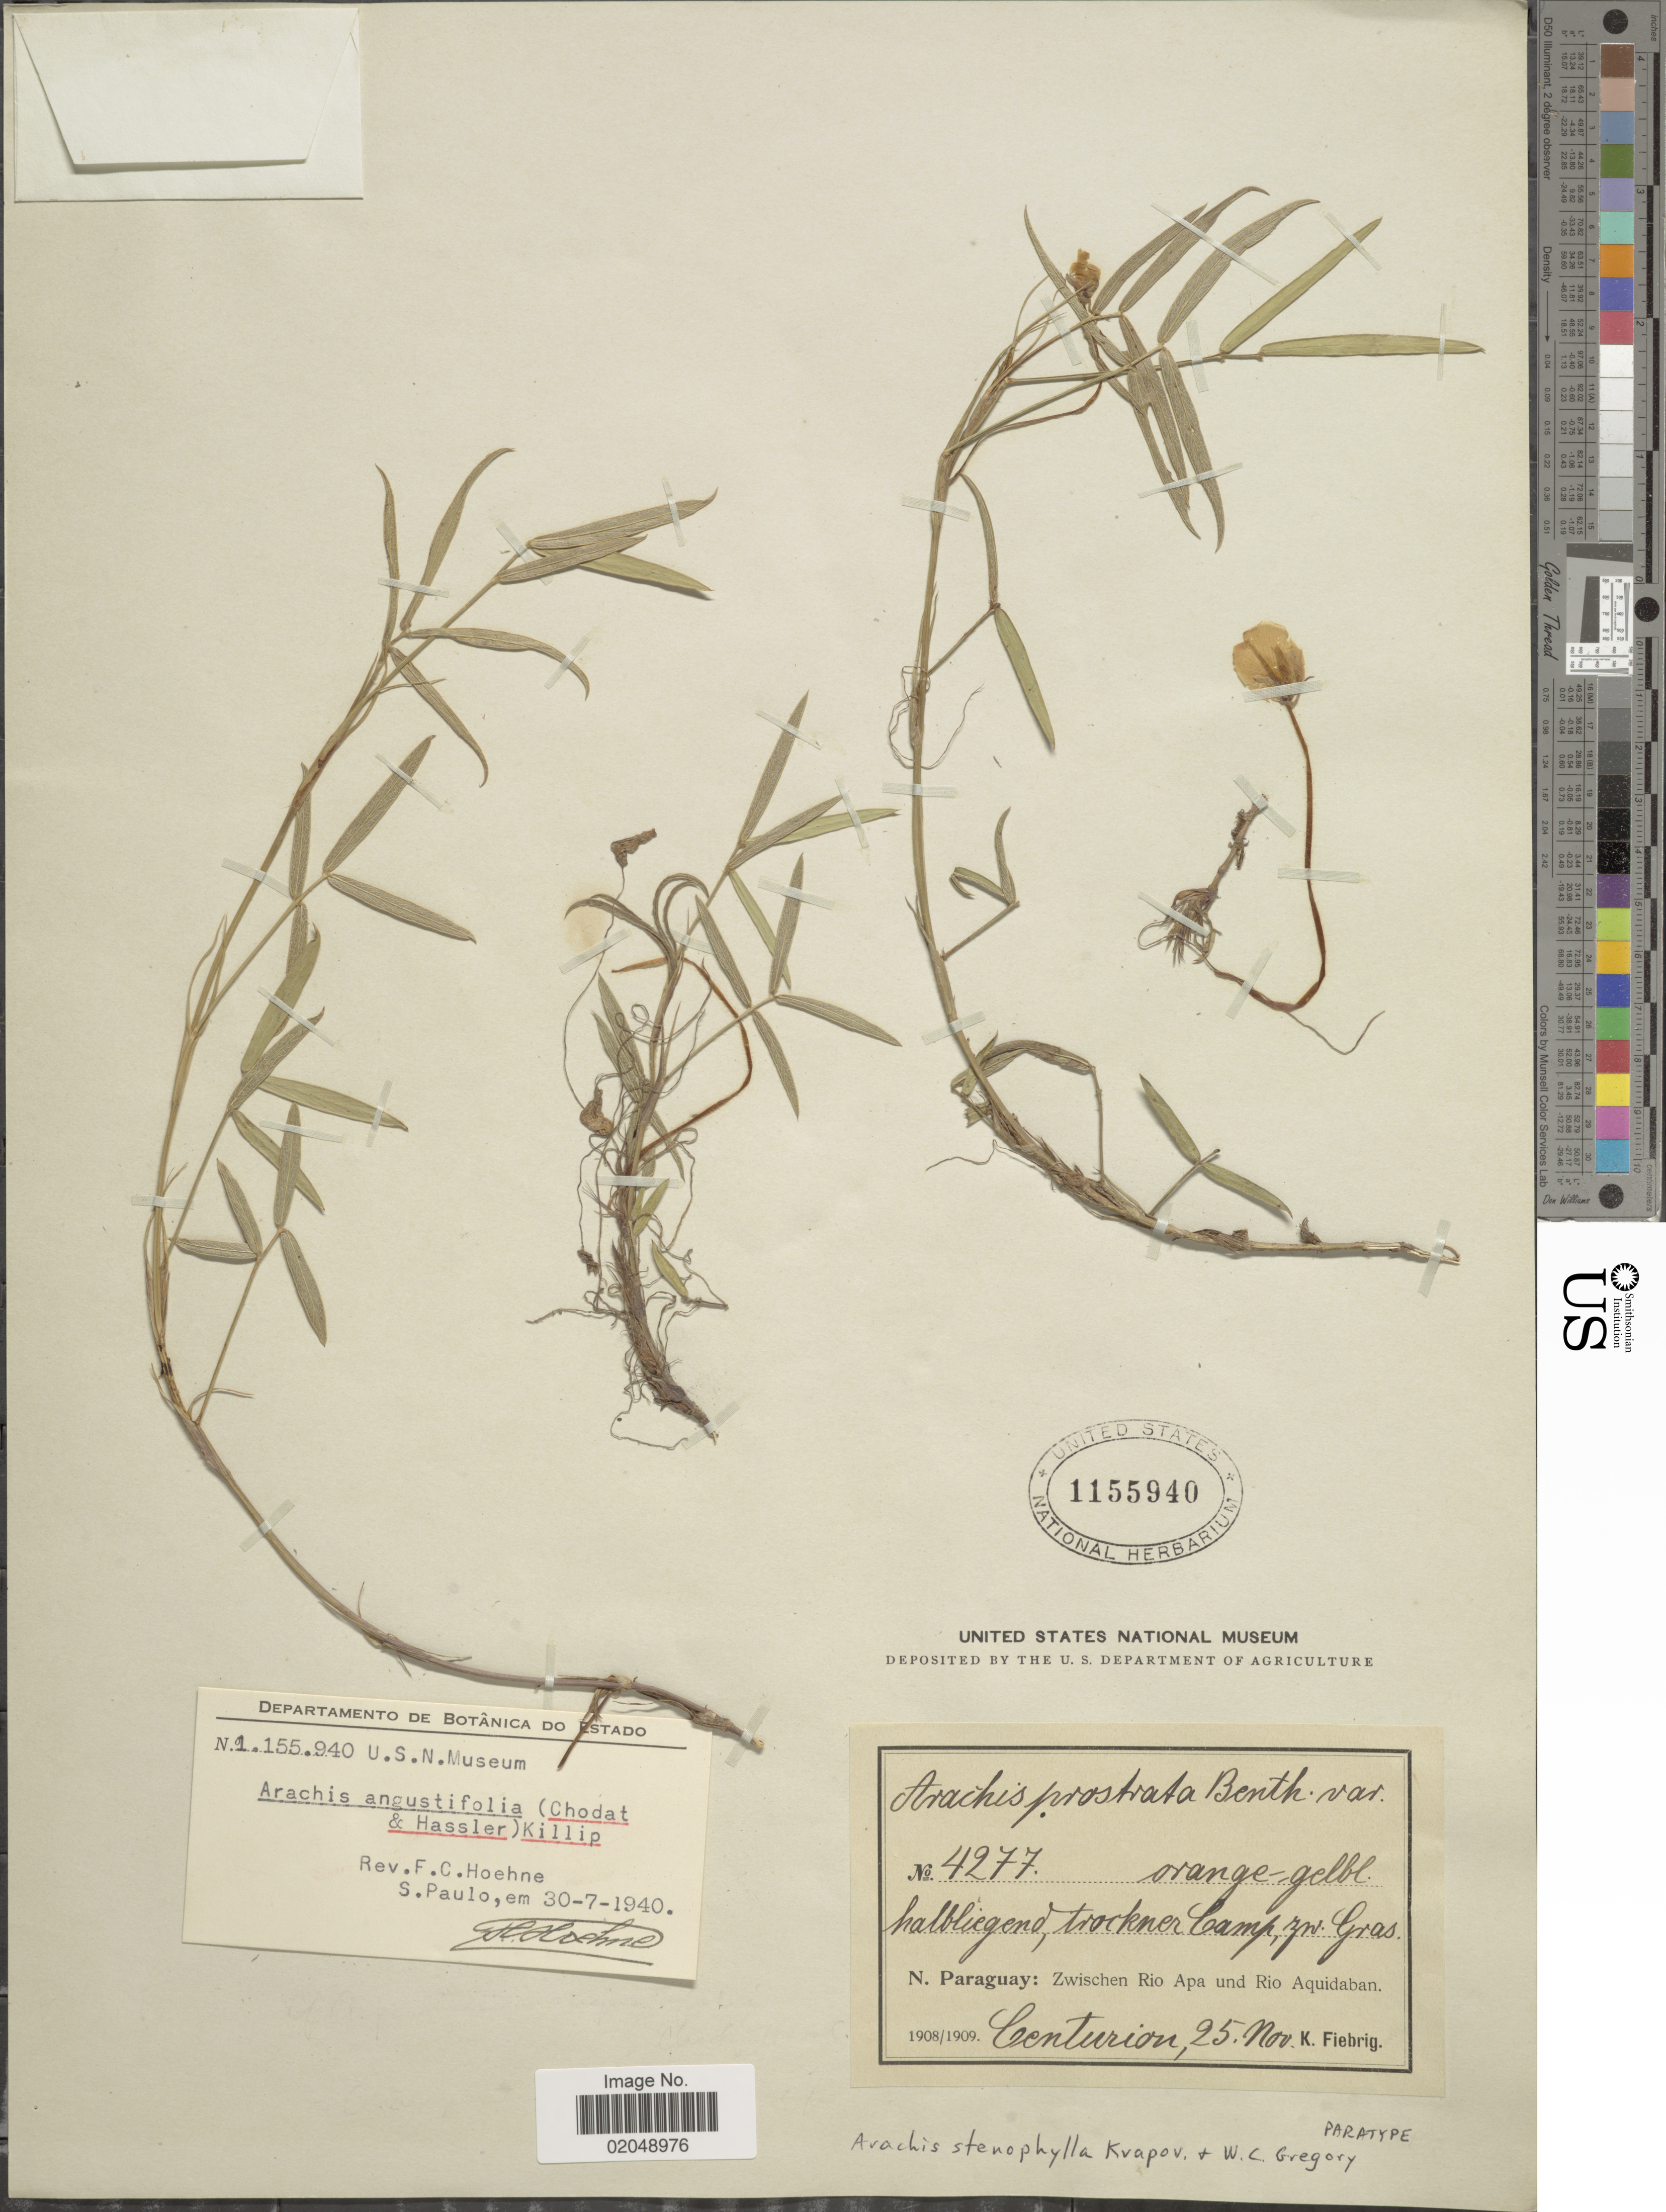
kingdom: Plantae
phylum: Tracheophyta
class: Magnoliopsida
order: Fabales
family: Fabaceae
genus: Arachis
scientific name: Arachis stenophylla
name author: Krapov. & W.C. Greg.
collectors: K. Fiebrig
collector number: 4277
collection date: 1908-11-25/1909-11-25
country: Paraguay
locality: N. Paraguay, Zwischen Rio Apa und Rio Aquidaban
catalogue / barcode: US 1155940